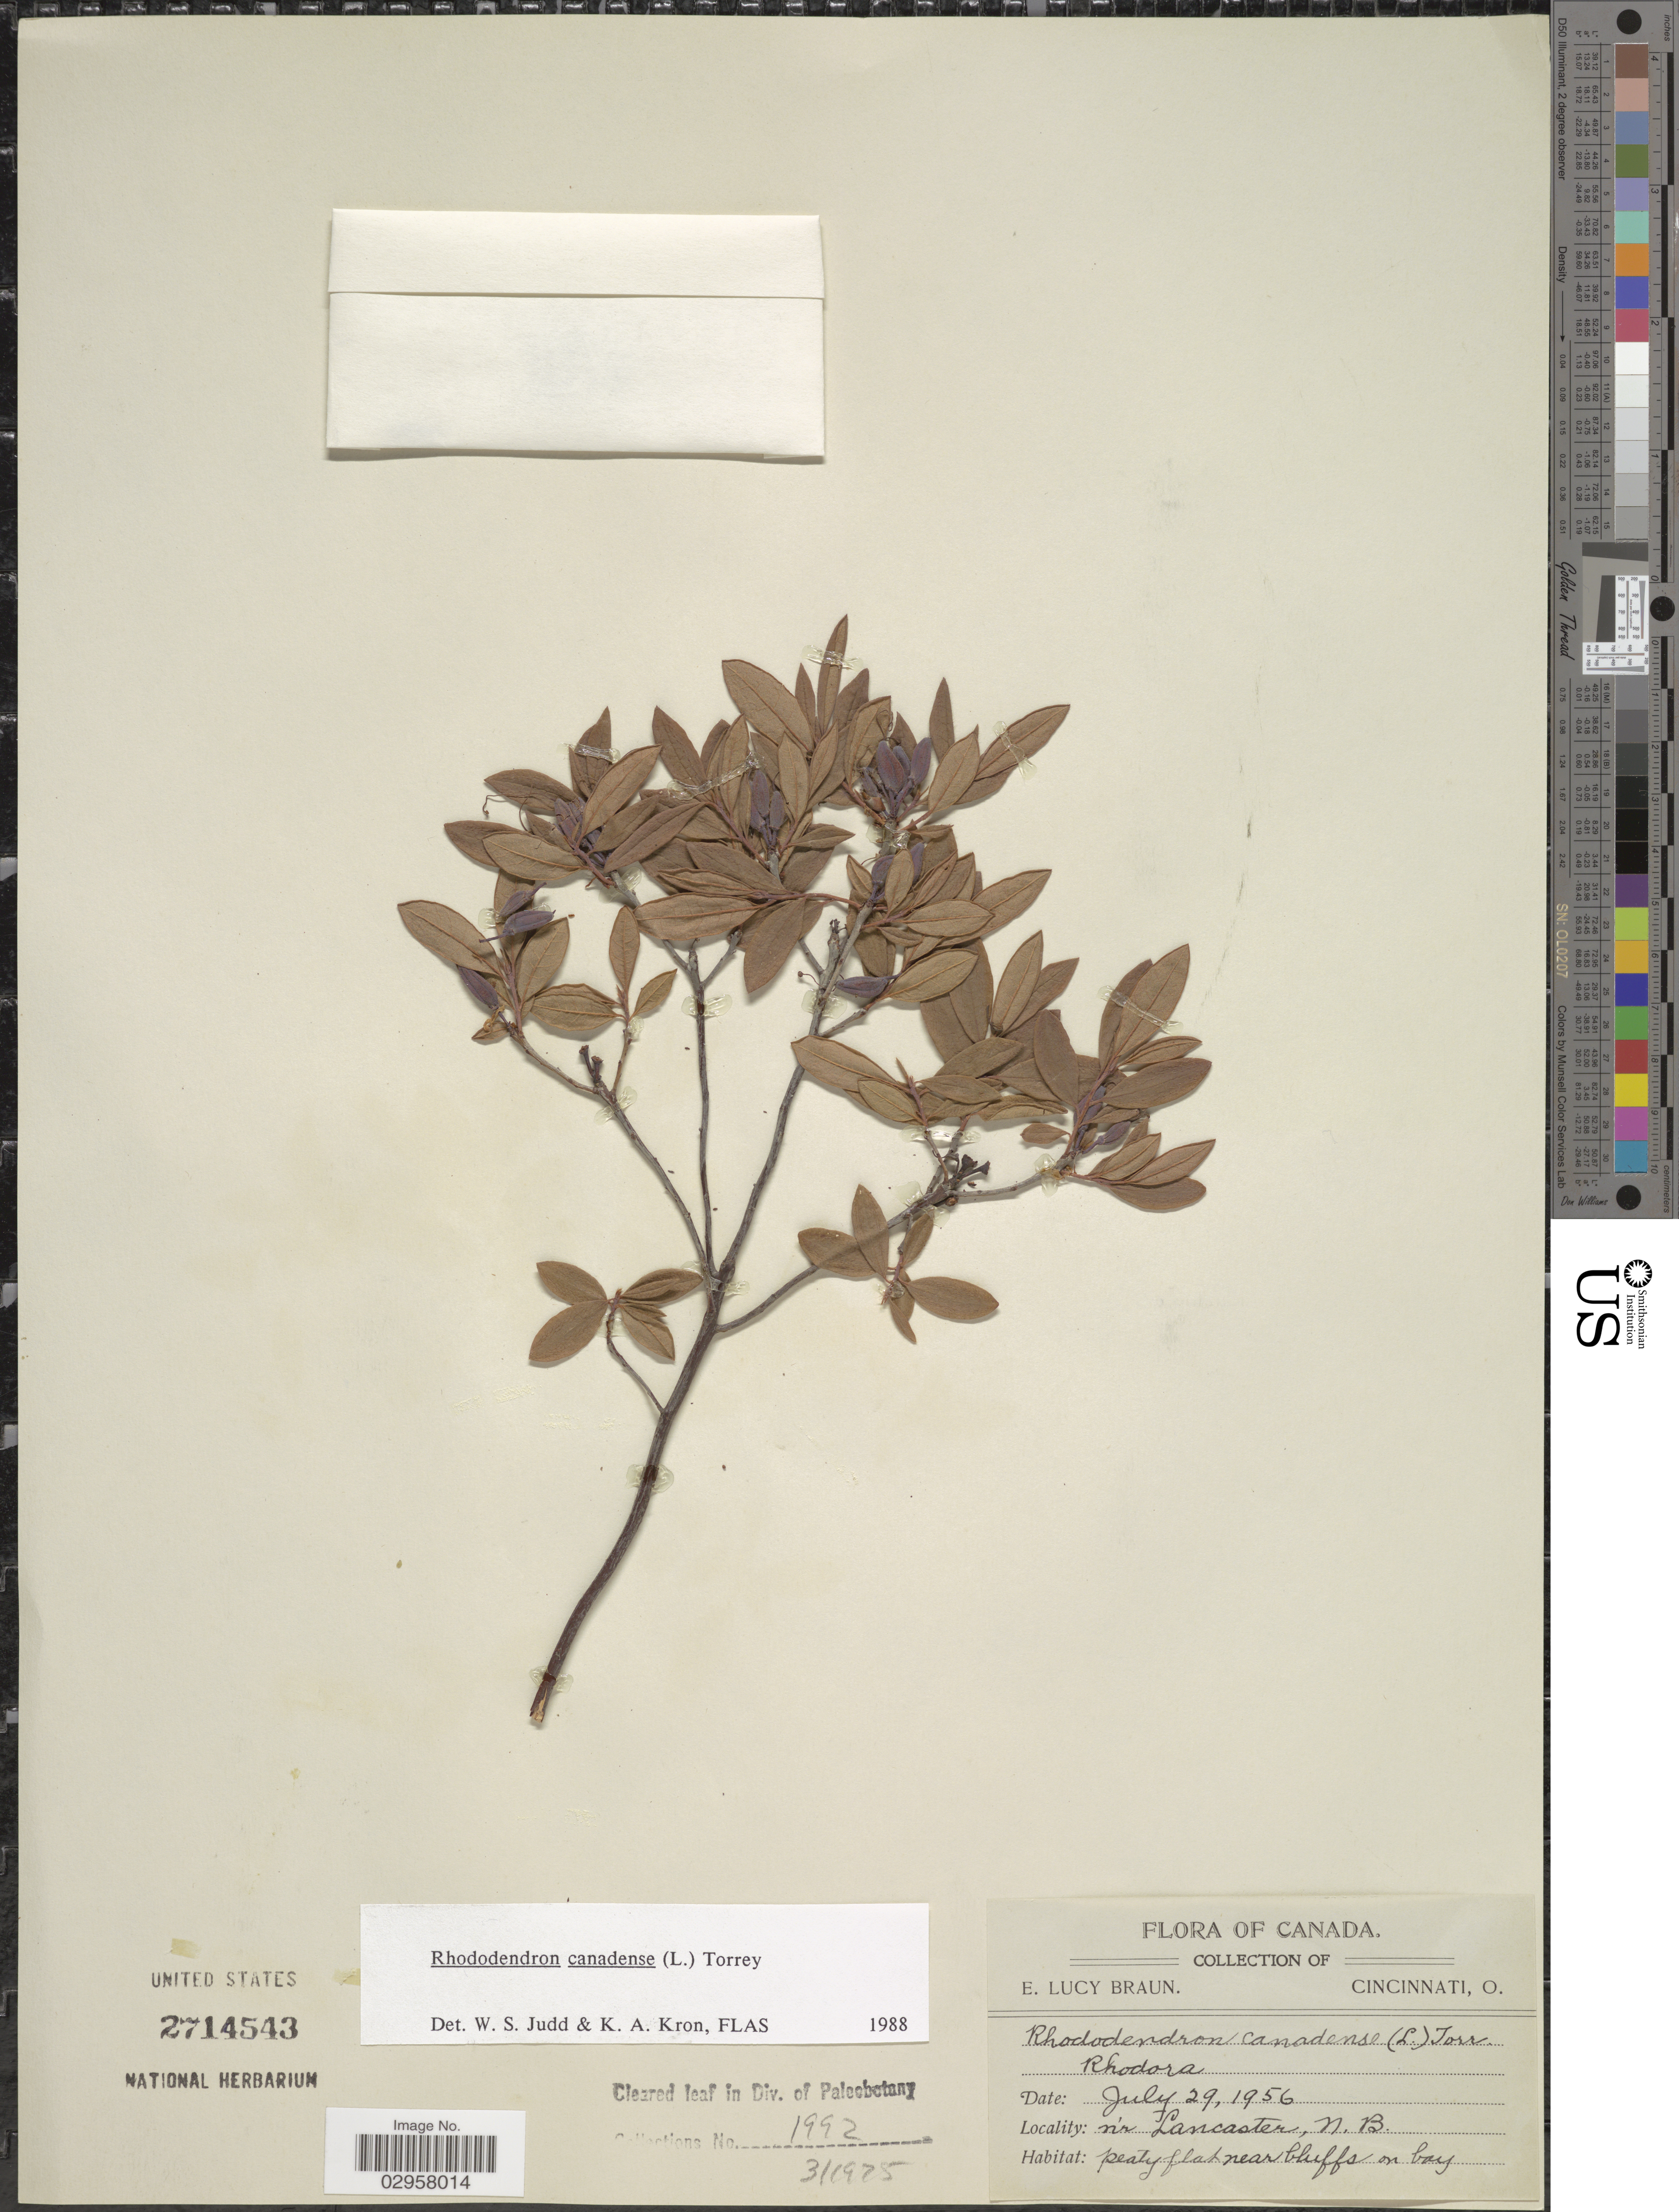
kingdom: Plantae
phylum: Tracheophyta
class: Magnoliopsida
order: Ericales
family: Ericaceae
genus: Rhododendron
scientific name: Rhododendron canadense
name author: (L.) Torr.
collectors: E. L. Braun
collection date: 1956-07-29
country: Canada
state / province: New Brunswick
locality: Nr Lancaster. Peaty flat near bluffs on bay.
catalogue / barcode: US 2714543